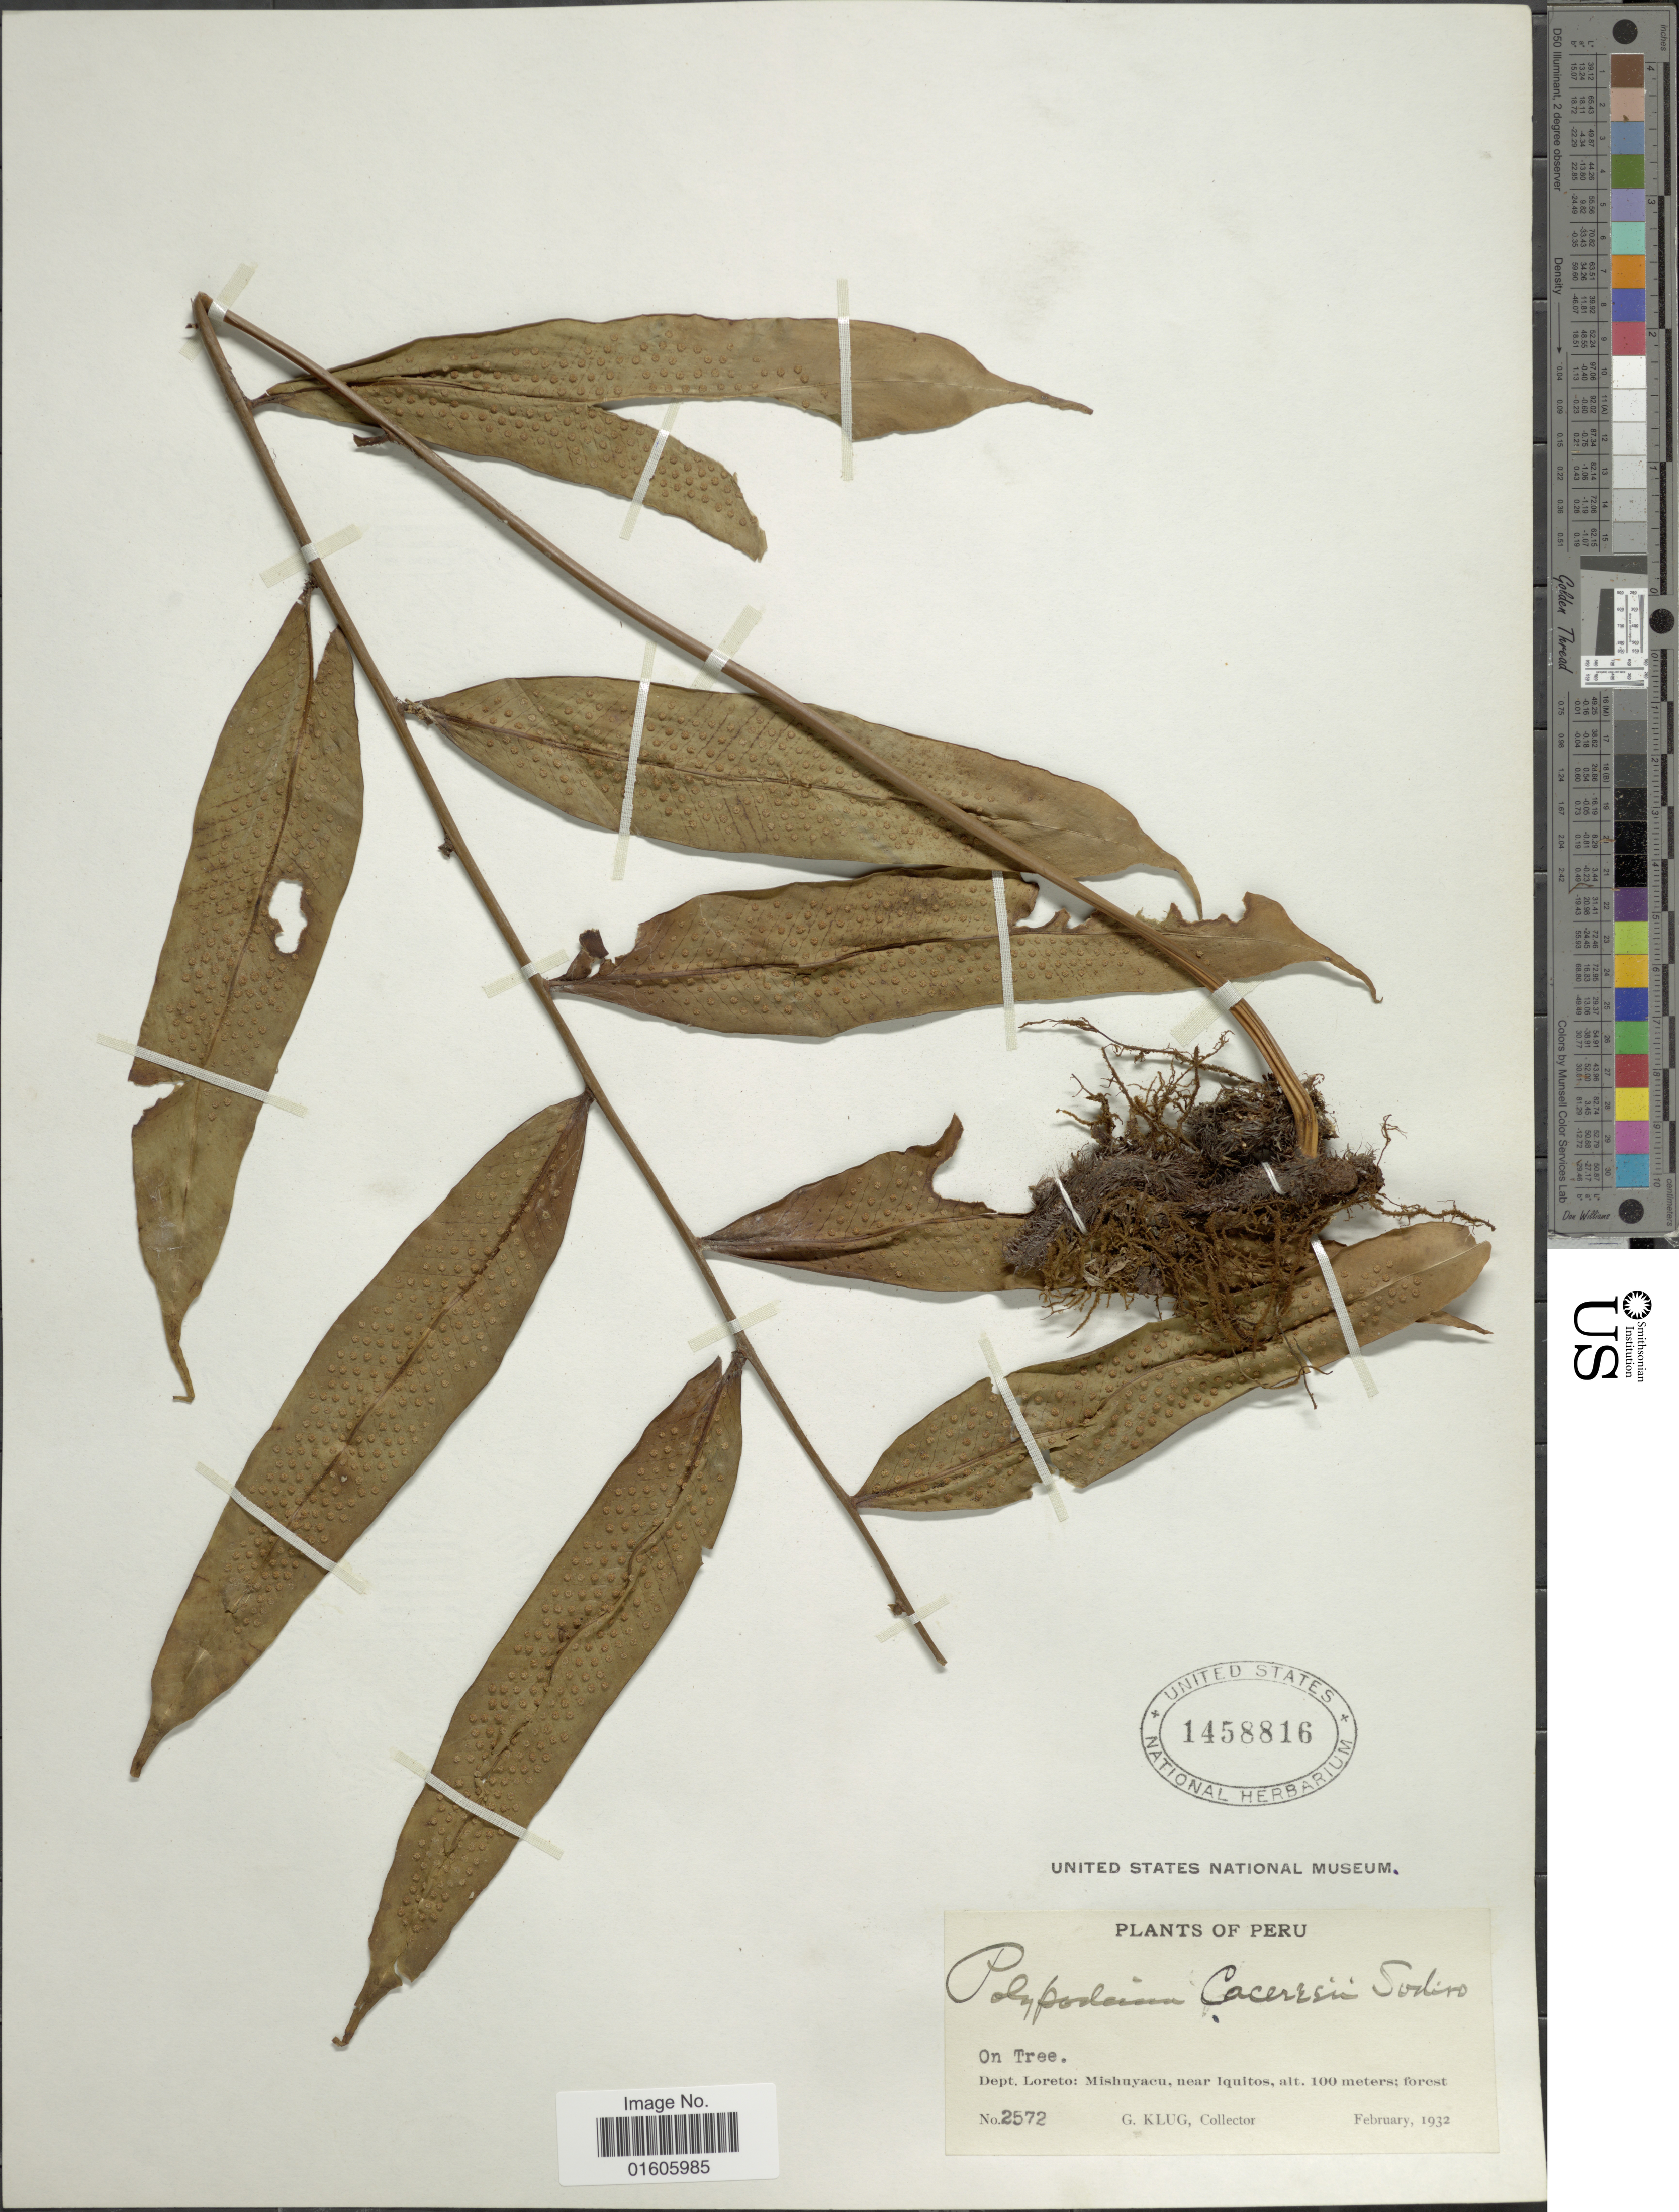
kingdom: Plantae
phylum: Tracheophyta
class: Polypodiopsida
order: Polypodiales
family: Polypodiaceae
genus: Serpocaulon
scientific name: Serpocaulon caceresii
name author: A.R. Sm.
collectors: G. Klug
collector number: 2572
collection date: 1932-02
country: Peru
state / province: Loreto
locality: Dept. Loreto: Mishuyacu, near Iquitos.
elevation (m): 100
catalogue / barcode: US 1458816